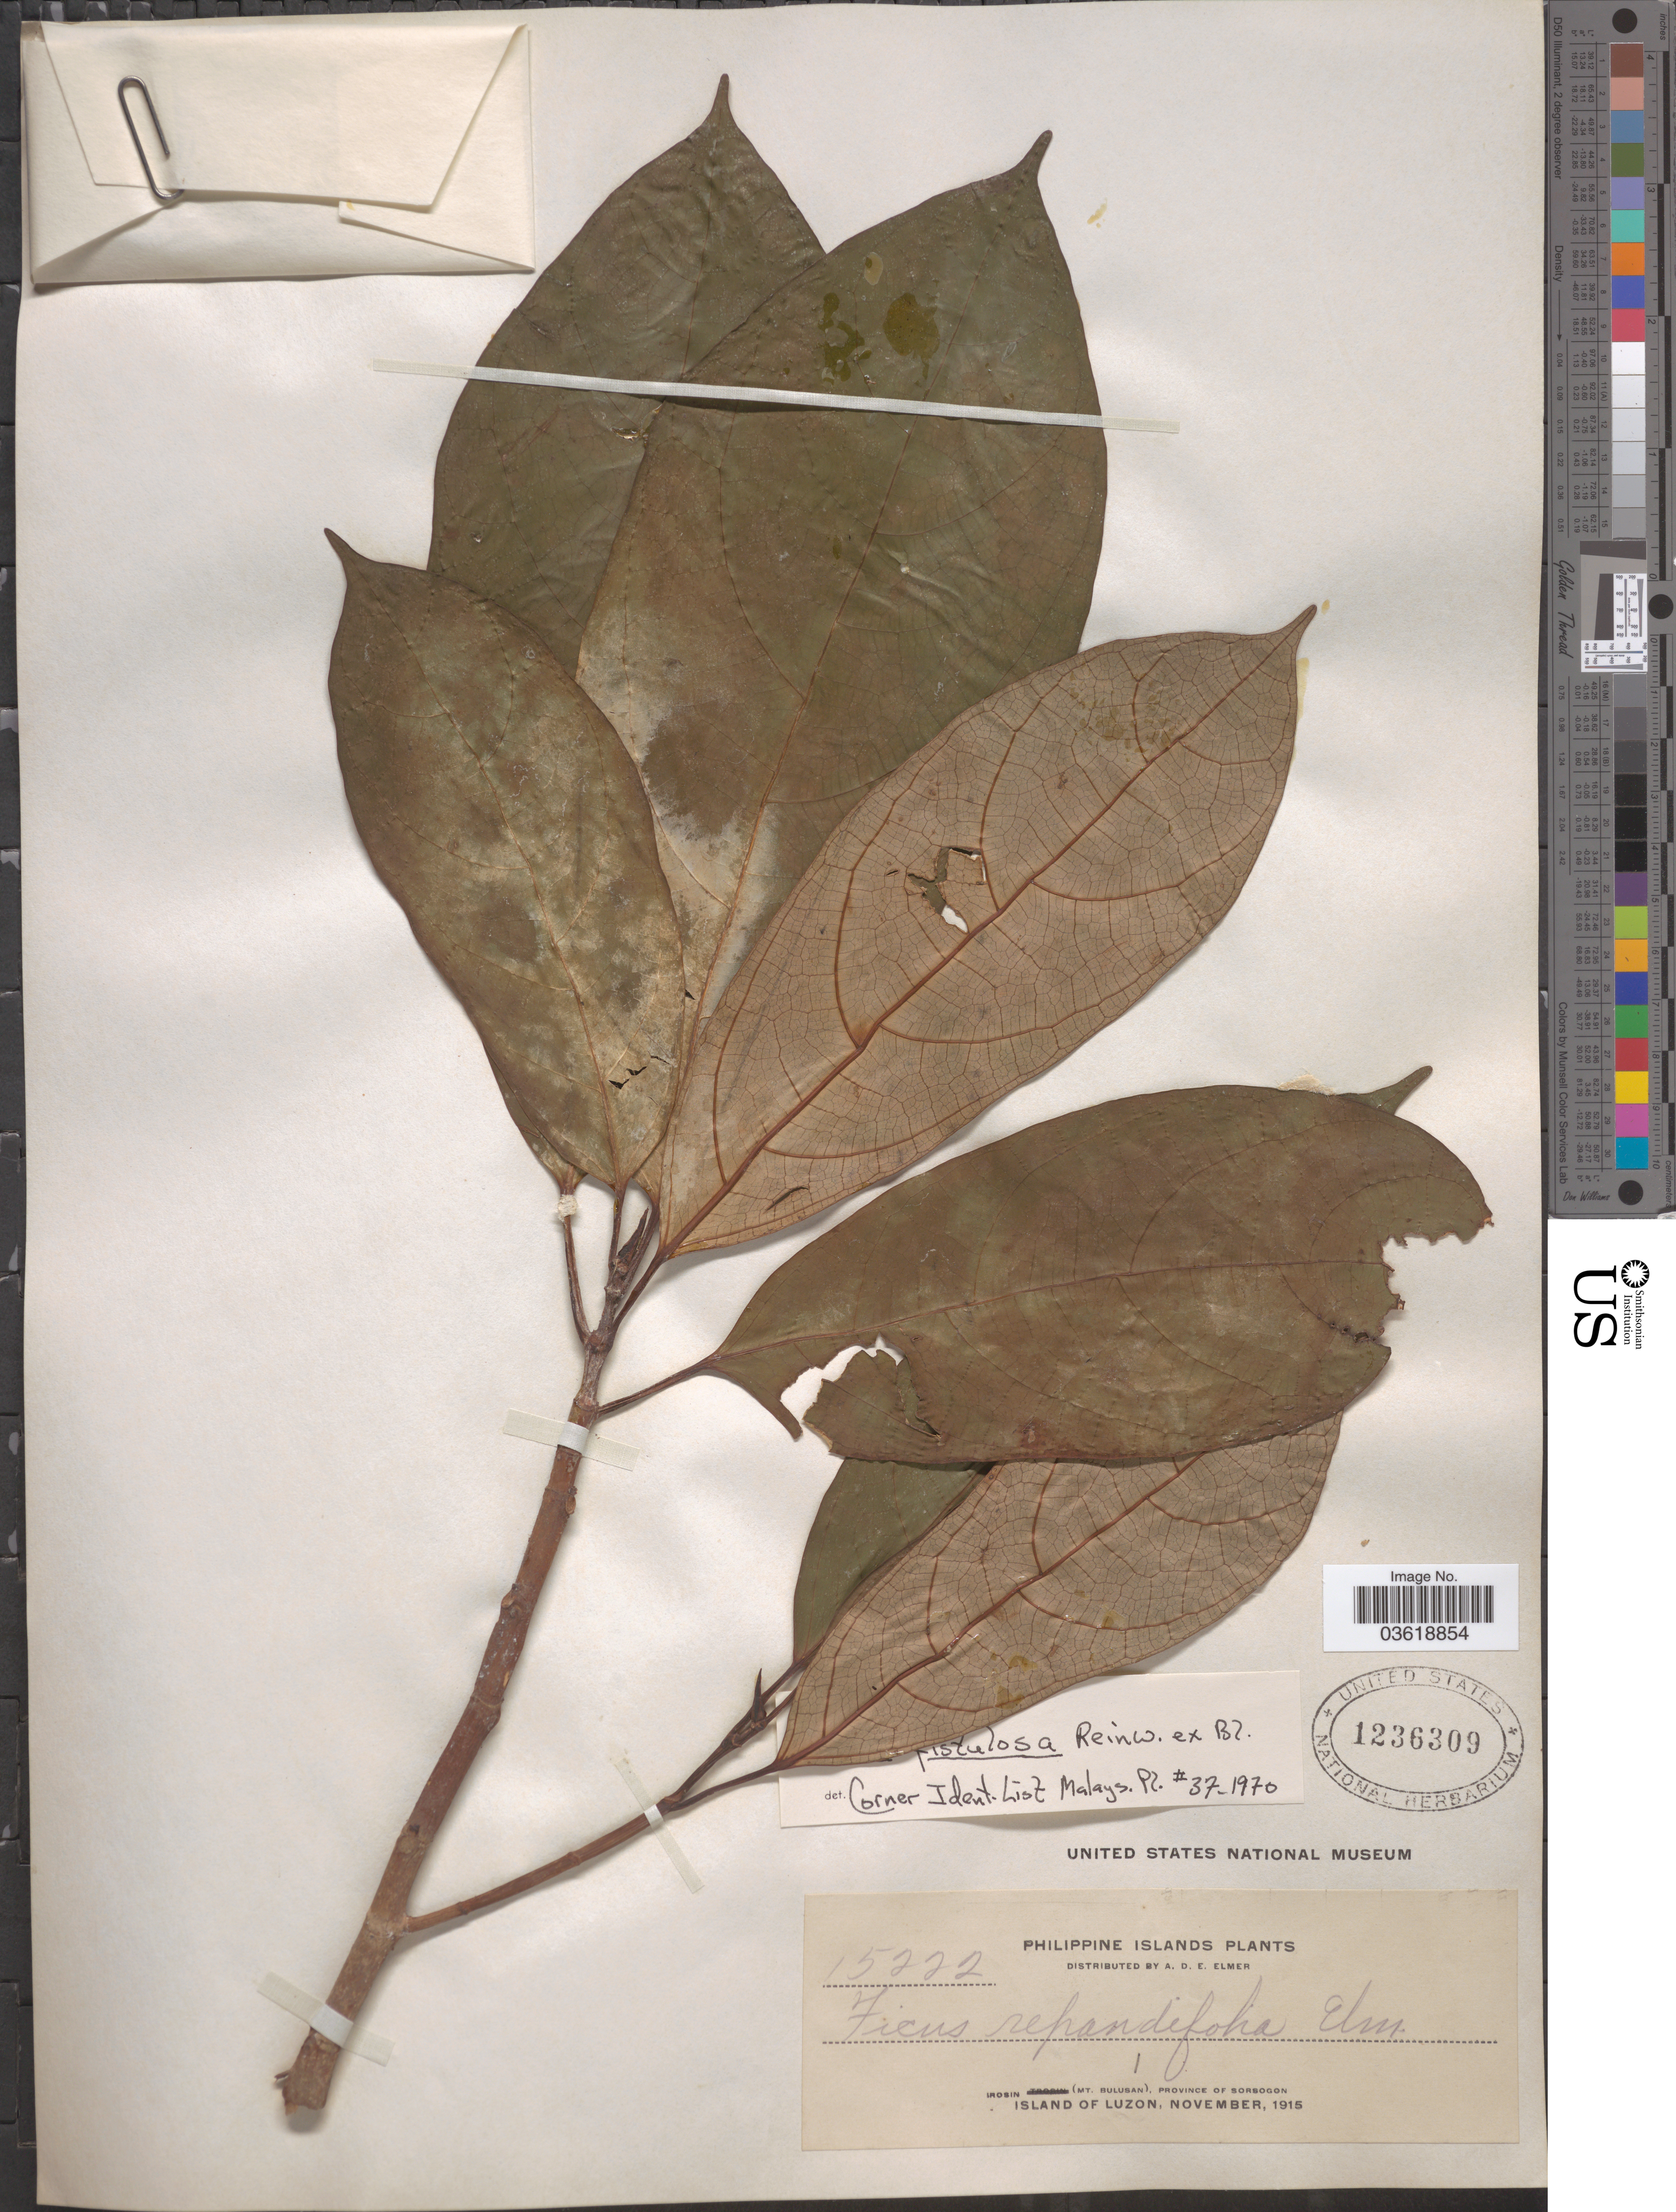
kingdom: Plantae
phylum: Tracheophyta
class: Magnoliopsida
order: Rosales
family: Moraceae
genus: Ficus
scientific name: Ficus fistulosa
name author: Reinw. ex Blume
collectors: A. D. E. Elmer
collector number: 15222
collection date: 1915-11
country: Philippines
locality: Irosin (Mt. Bulusan), Province of Sorsogon. Island of Luzon.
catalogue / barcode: US 1236309